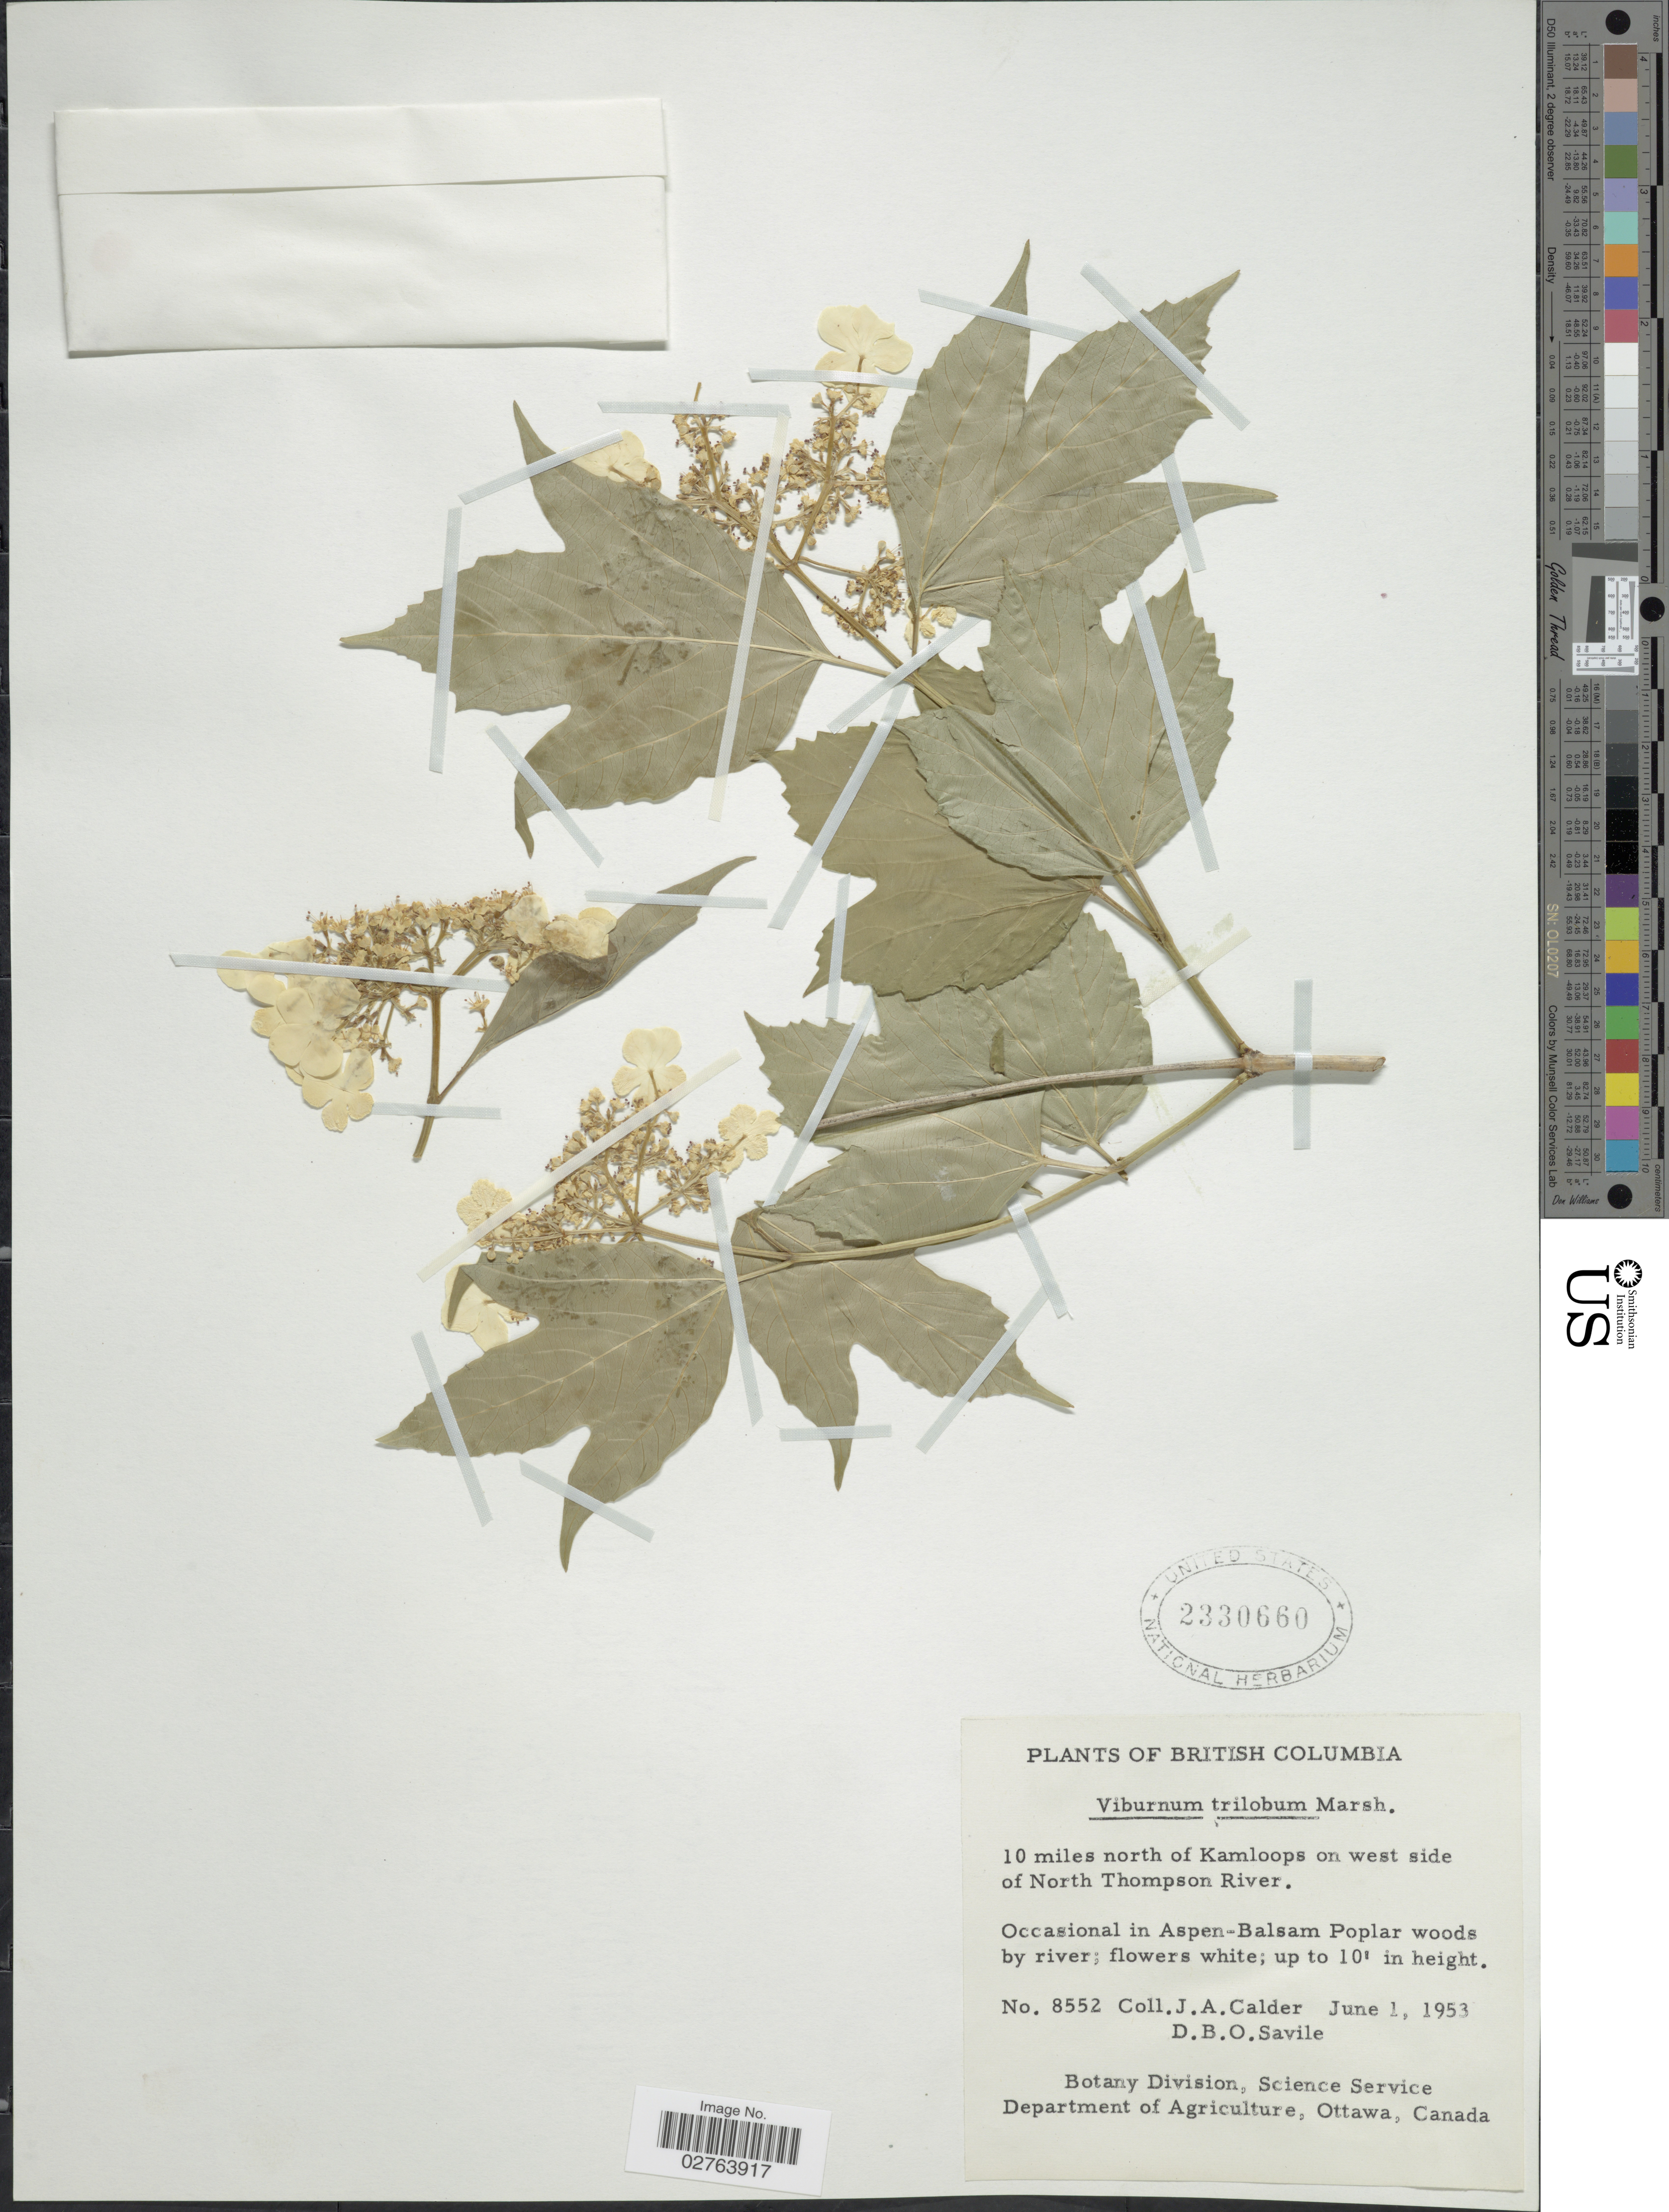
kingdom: Plantae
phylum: Tracheophyta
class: Magnoliopsida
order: Dipsacales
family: Viburnaceae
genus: Viburnum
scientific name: Viburnum opulus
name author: L.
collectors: J. A. Calder & D. Savile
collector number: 8552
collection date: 1953-06-01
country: Canada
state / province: British Columbia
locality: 10 miles north of Kamloops on west side of North Thompson River.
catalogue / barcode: US 2330660